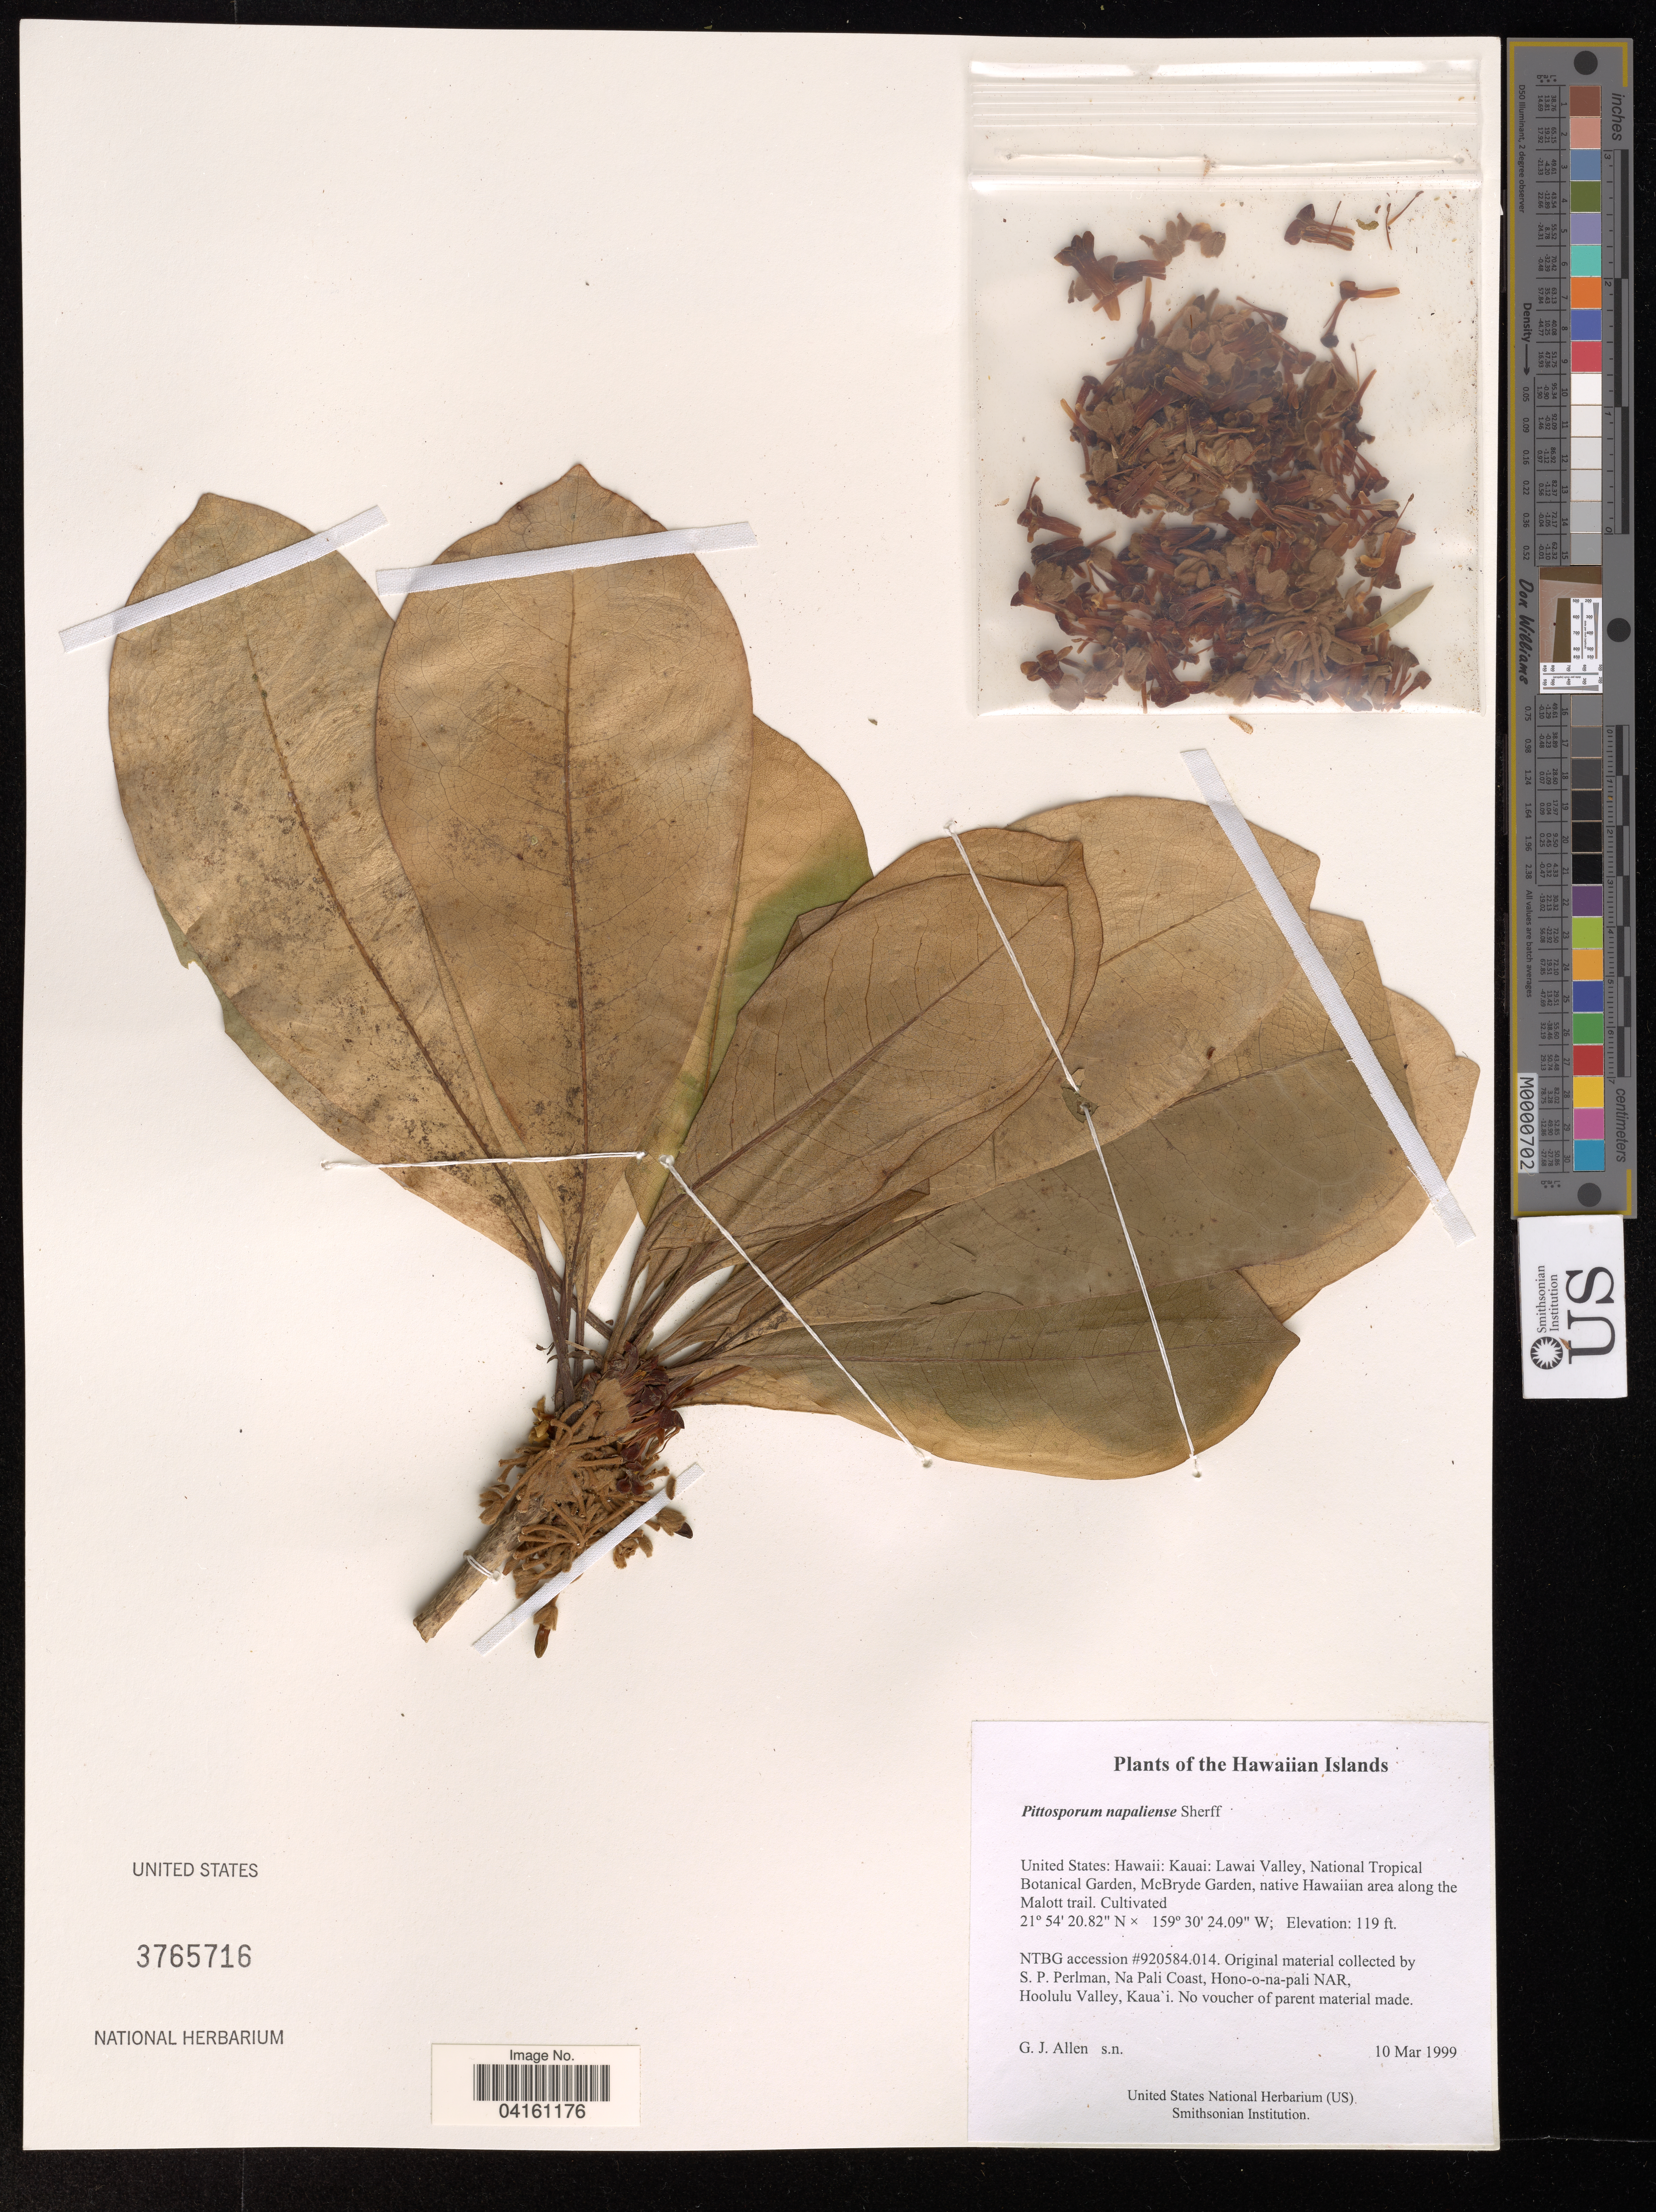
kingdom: Plantae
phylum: Tracheophyta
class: Magnoliopsida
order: Apiales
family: Pittosporaceae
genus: Pittosporum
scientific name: Pittosporum napaliense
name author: Sherff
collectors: G. Allen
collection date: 1999-03-10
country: United States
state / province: Hawaii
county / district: Kauai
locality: Kauai. Lawai Valley, National Tropical Botanical Garden, McBryde Garden, native Hawaiian area along the Malott trail. Original material collected by S. P. Perlman, Na Pali Coast, Hono-o-na-pali NAR, Hoolulu Valley, Kaua'i.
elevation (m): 36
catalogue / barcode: US 3765716